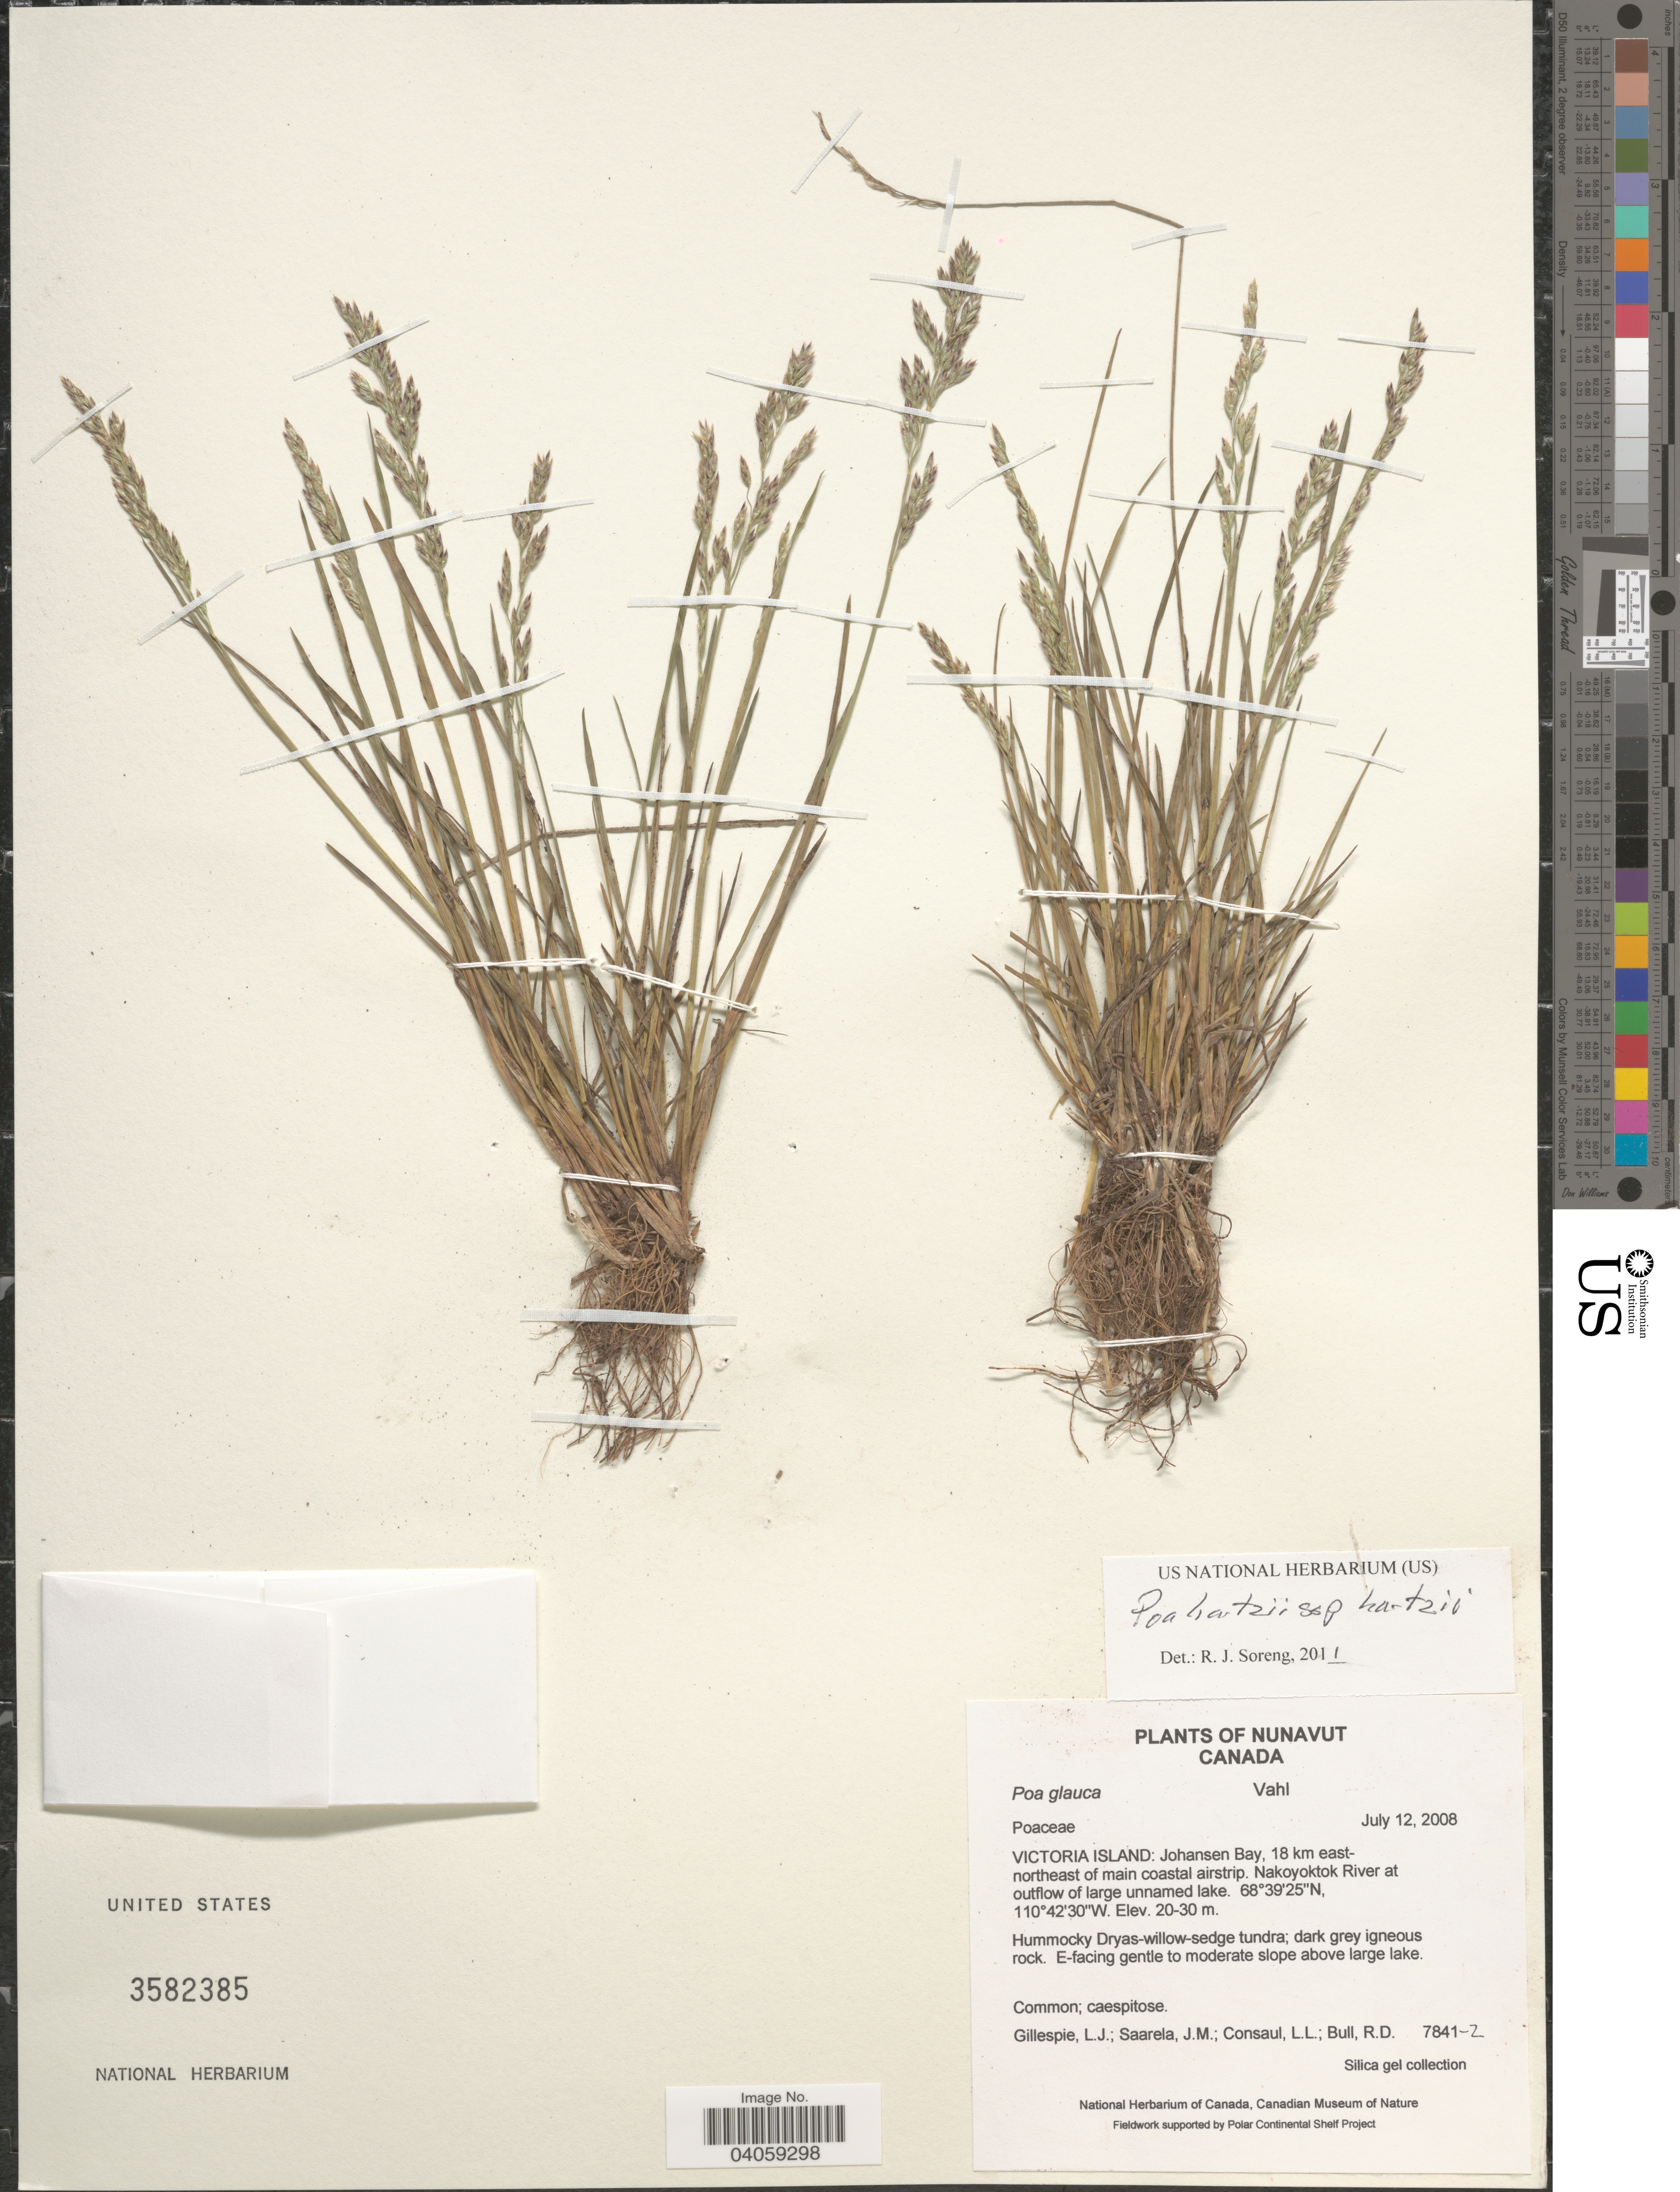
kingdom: Plantae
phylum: Tracheophyta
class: Liliopsida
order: Poales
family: Poaceae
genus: Poa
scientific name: Poa hartzii subsp. hartzii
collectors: L. Gillespie, J. Saarela, L. Consaul & R. Bull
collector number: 7841-Z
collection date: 2008-07-12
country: Canada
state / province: Nunavut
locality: Victoria Island: Johansen Bay, 18 km east-northeast of main coastal airstrip. Nakoyotok River at outflow of large unnamed lake. E-facing gentle to moderate slope above large lake.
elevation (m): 20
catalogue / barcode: US 3582385